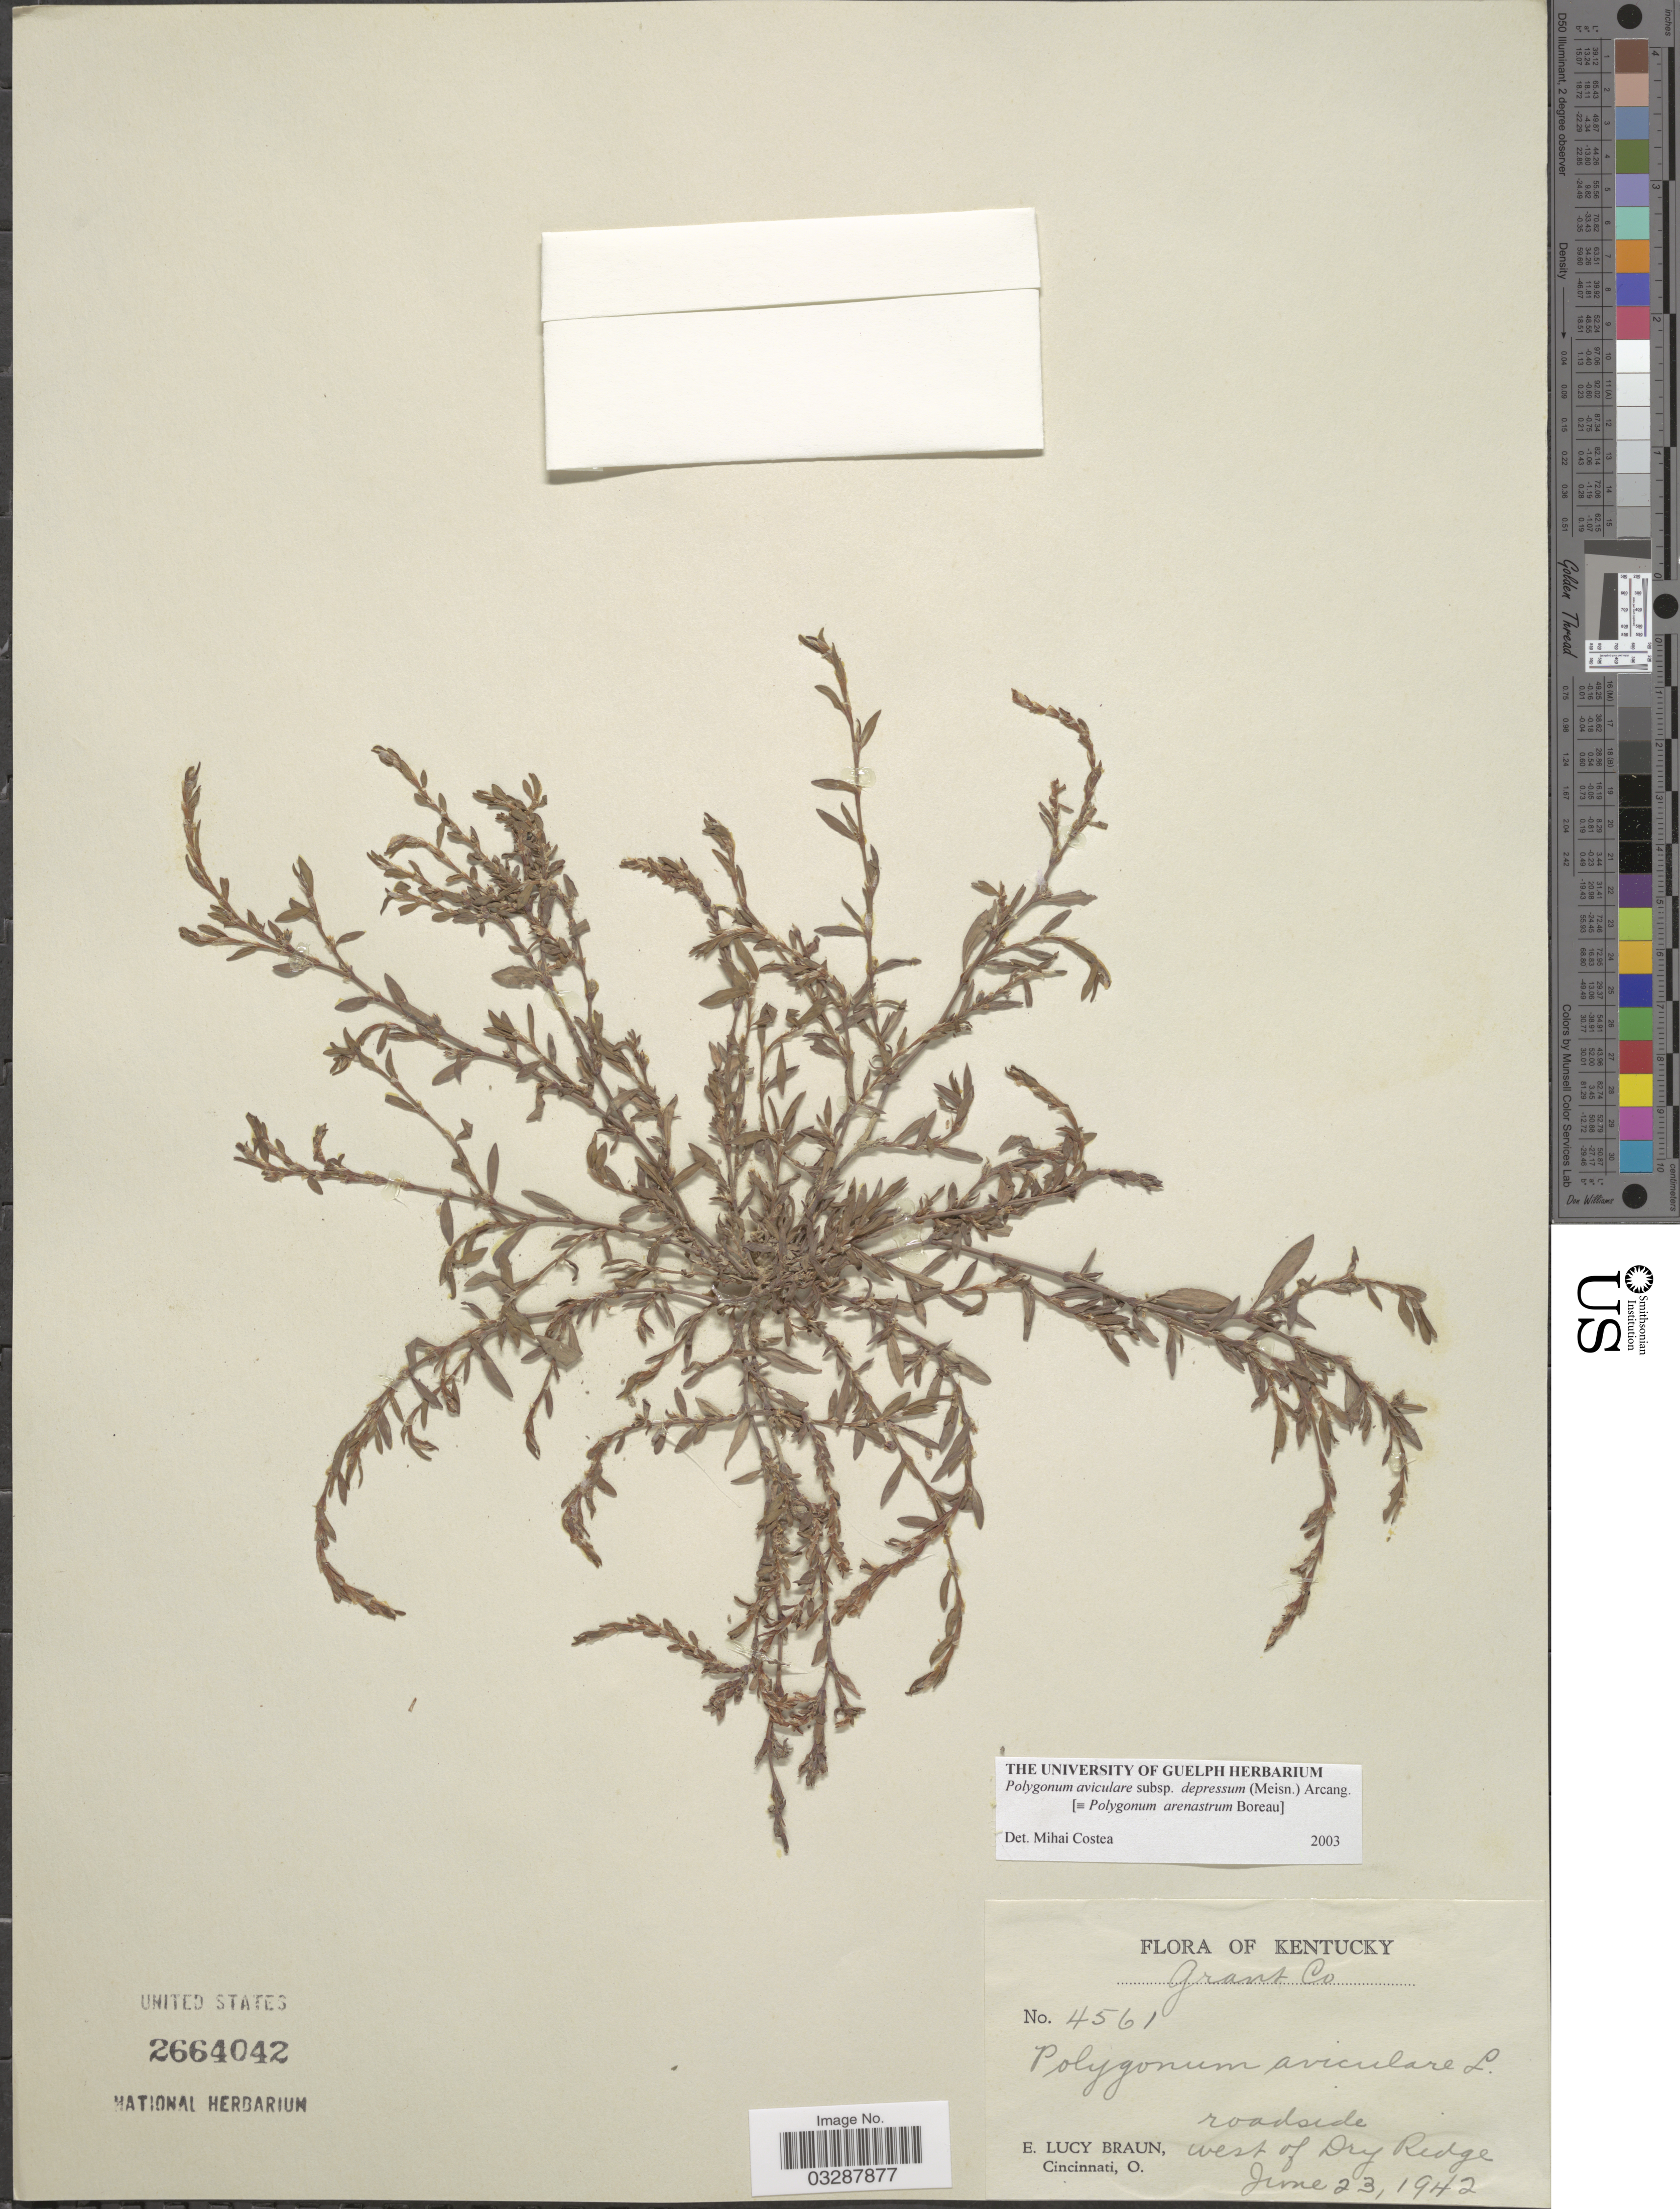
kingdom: Plantae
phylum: Tracheophyta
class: Magnoliopsida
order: Caryophyllales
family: Polygonaceae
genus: Polygonum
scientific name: Polygonum aviculare subsp. depressum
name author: (Meisn.) Arcang.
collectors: E. L. Braun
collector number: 4561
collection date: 1942-06-23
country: United States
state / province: Kentucky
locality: Grant Co., roadside west of Dry Ridge.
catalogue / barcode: US 2664042